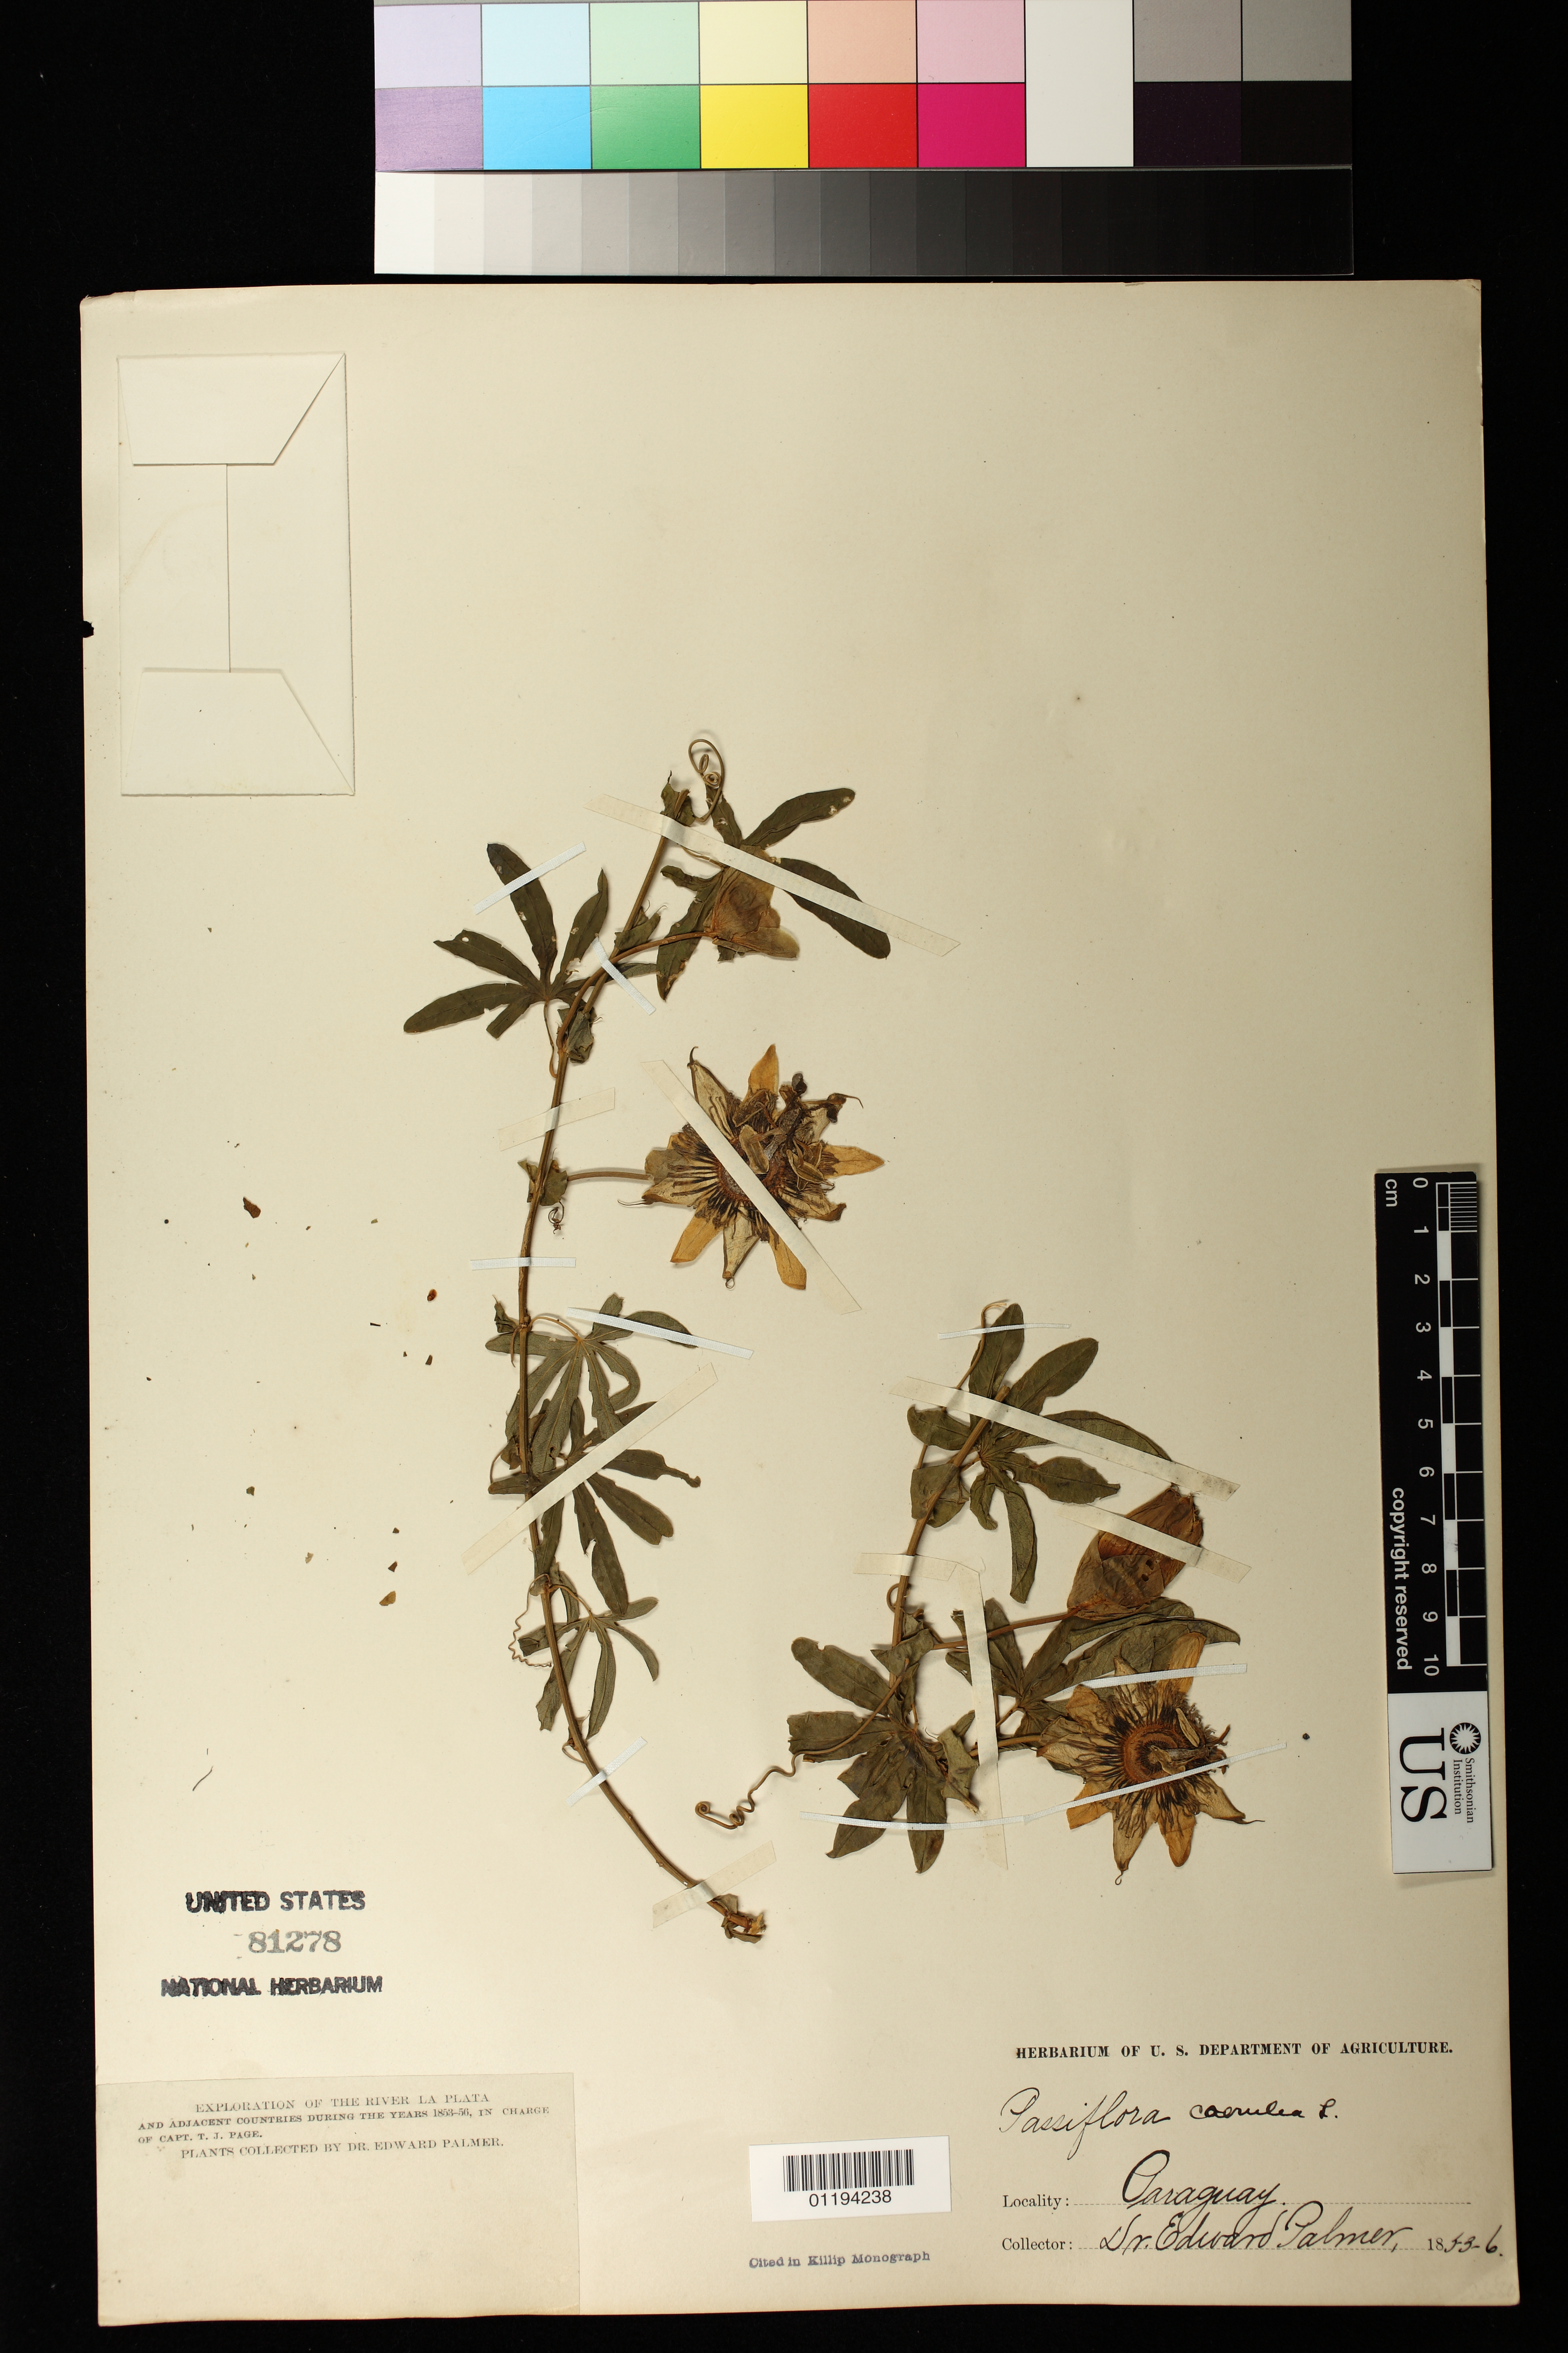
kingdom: Plantae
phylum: Tracheophyta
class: Magnoliopsida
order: Malpighiales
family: Passifloraceae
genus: Passiflora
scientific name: Passiflora caerulea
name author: L.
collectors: E. Palmer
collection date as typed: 1853 1856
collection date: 1853/1856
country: Paraguay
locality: Exploration of the River La Plata and adjacent countries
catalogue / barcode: US 81278